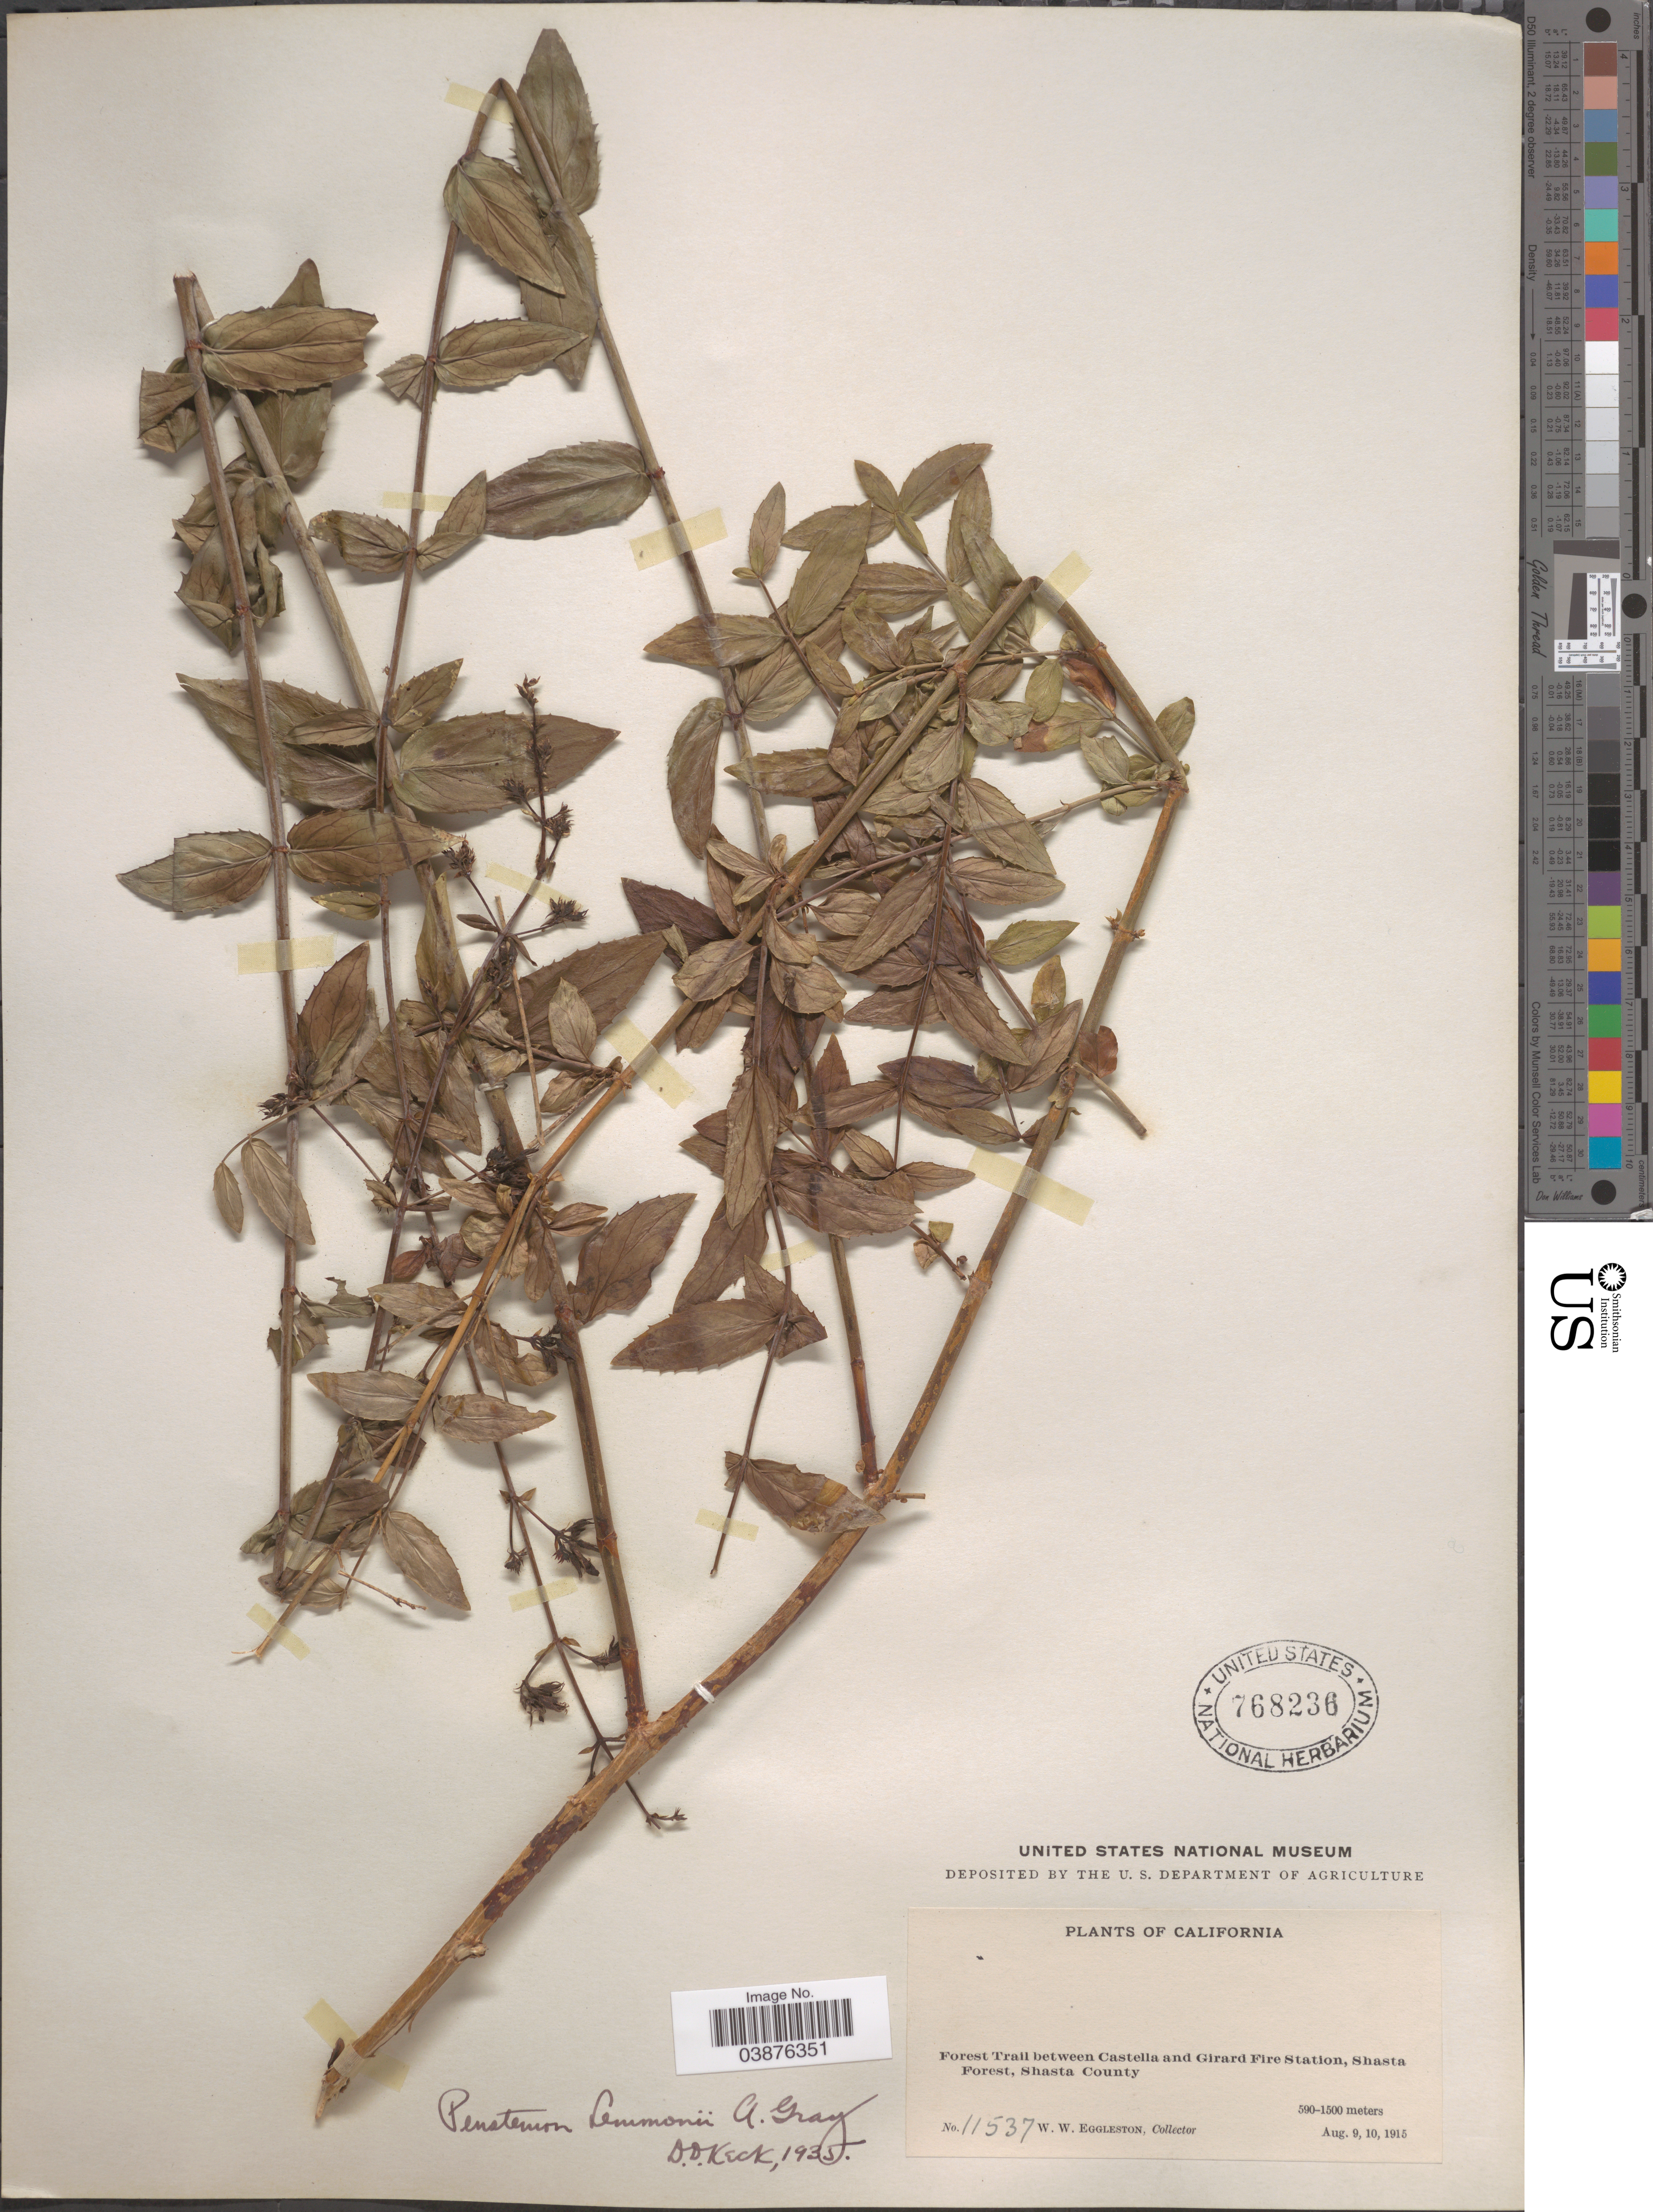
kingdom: Plantae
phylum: Tracheophyta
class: Magnoliopsida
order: Lamiales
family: Plantaginaceae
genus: Penstemon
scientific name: Penstemon lemmonii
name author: A. Gray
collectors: W. W. Eggleston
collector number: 11537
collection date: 1915-08-09/1915-08-10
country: United States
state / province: California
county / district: Shasta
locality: Forest Trail between Castella and Girard Fire Station, Shasta Forest, Shasta County.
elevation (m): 590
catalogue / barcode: US 768236